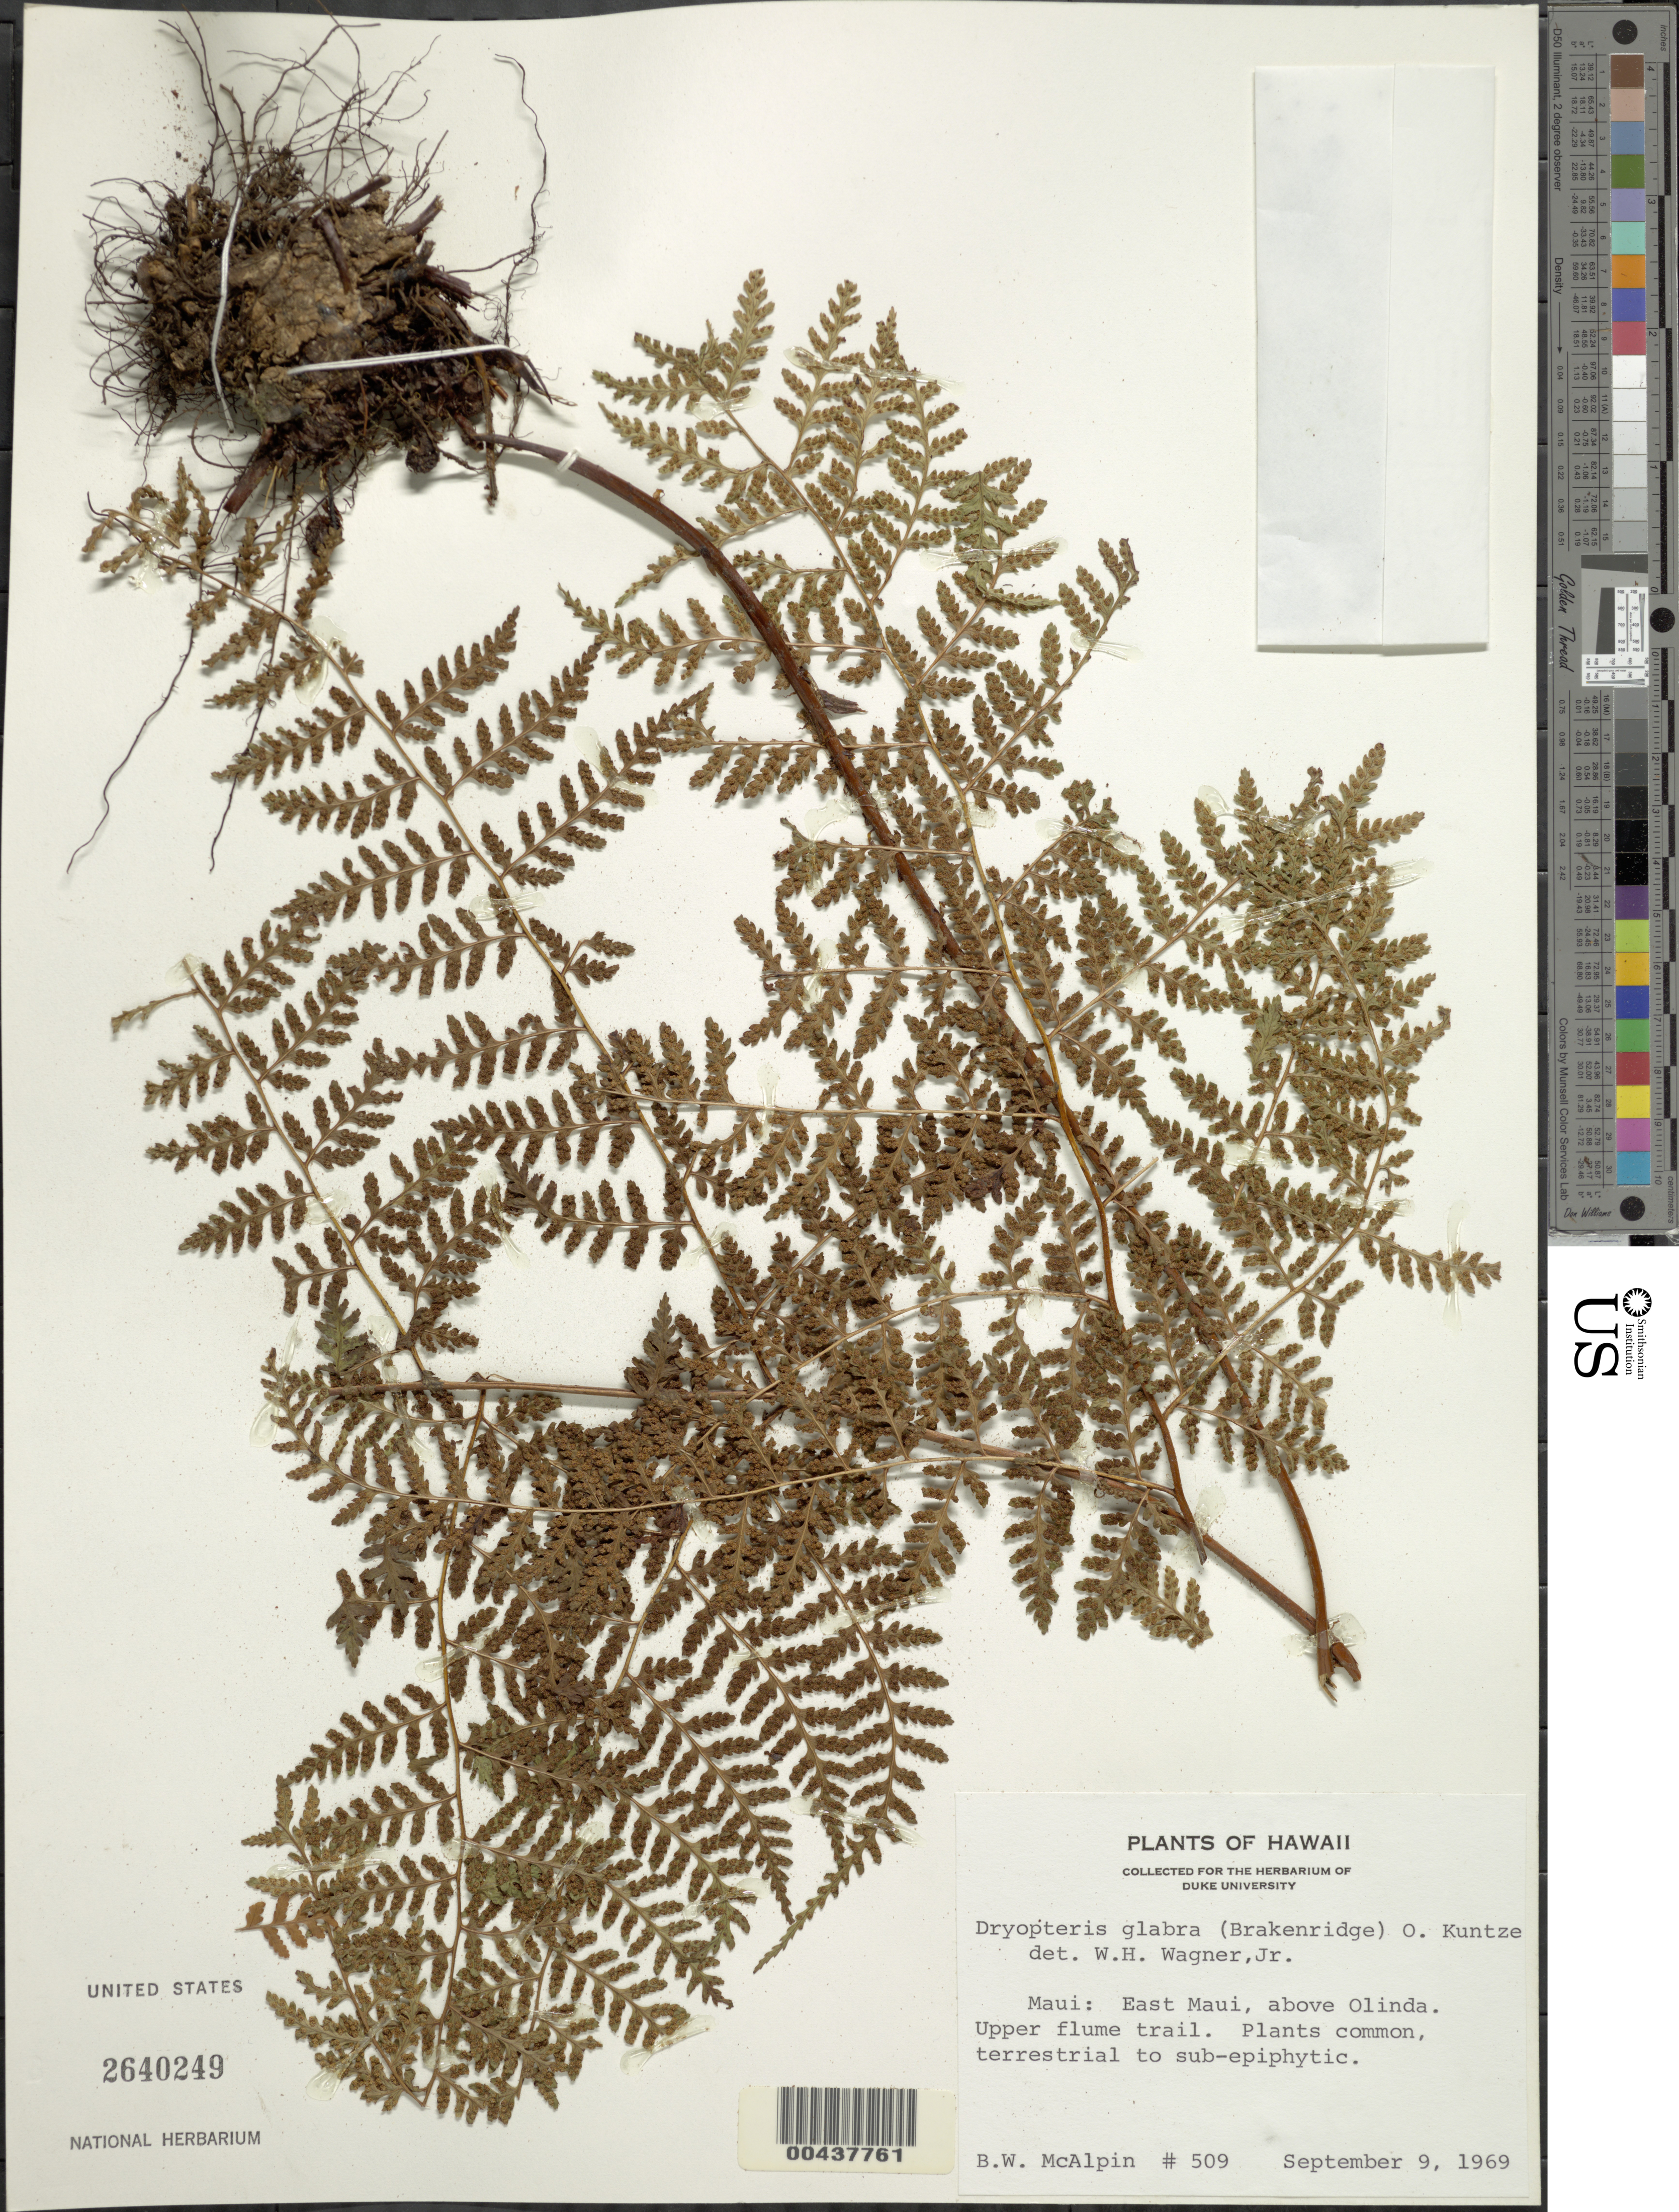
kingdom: Plantae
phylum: Tracheophyta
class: Polypodiopsida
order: Polypodiales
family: Dryopteridaceae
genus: Dryopteris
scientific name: Dryopteris glabra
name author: (Brack.) Kuntze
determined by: Wagner, W. H.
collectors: B. McAlpine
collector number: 509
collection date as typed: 9 Sep 1969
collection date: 1969-09-09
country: United States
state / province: Hawaii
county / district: Maui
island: Maui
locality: E Maui, above Olinda. Upper flume trail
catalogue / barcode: US 2640249